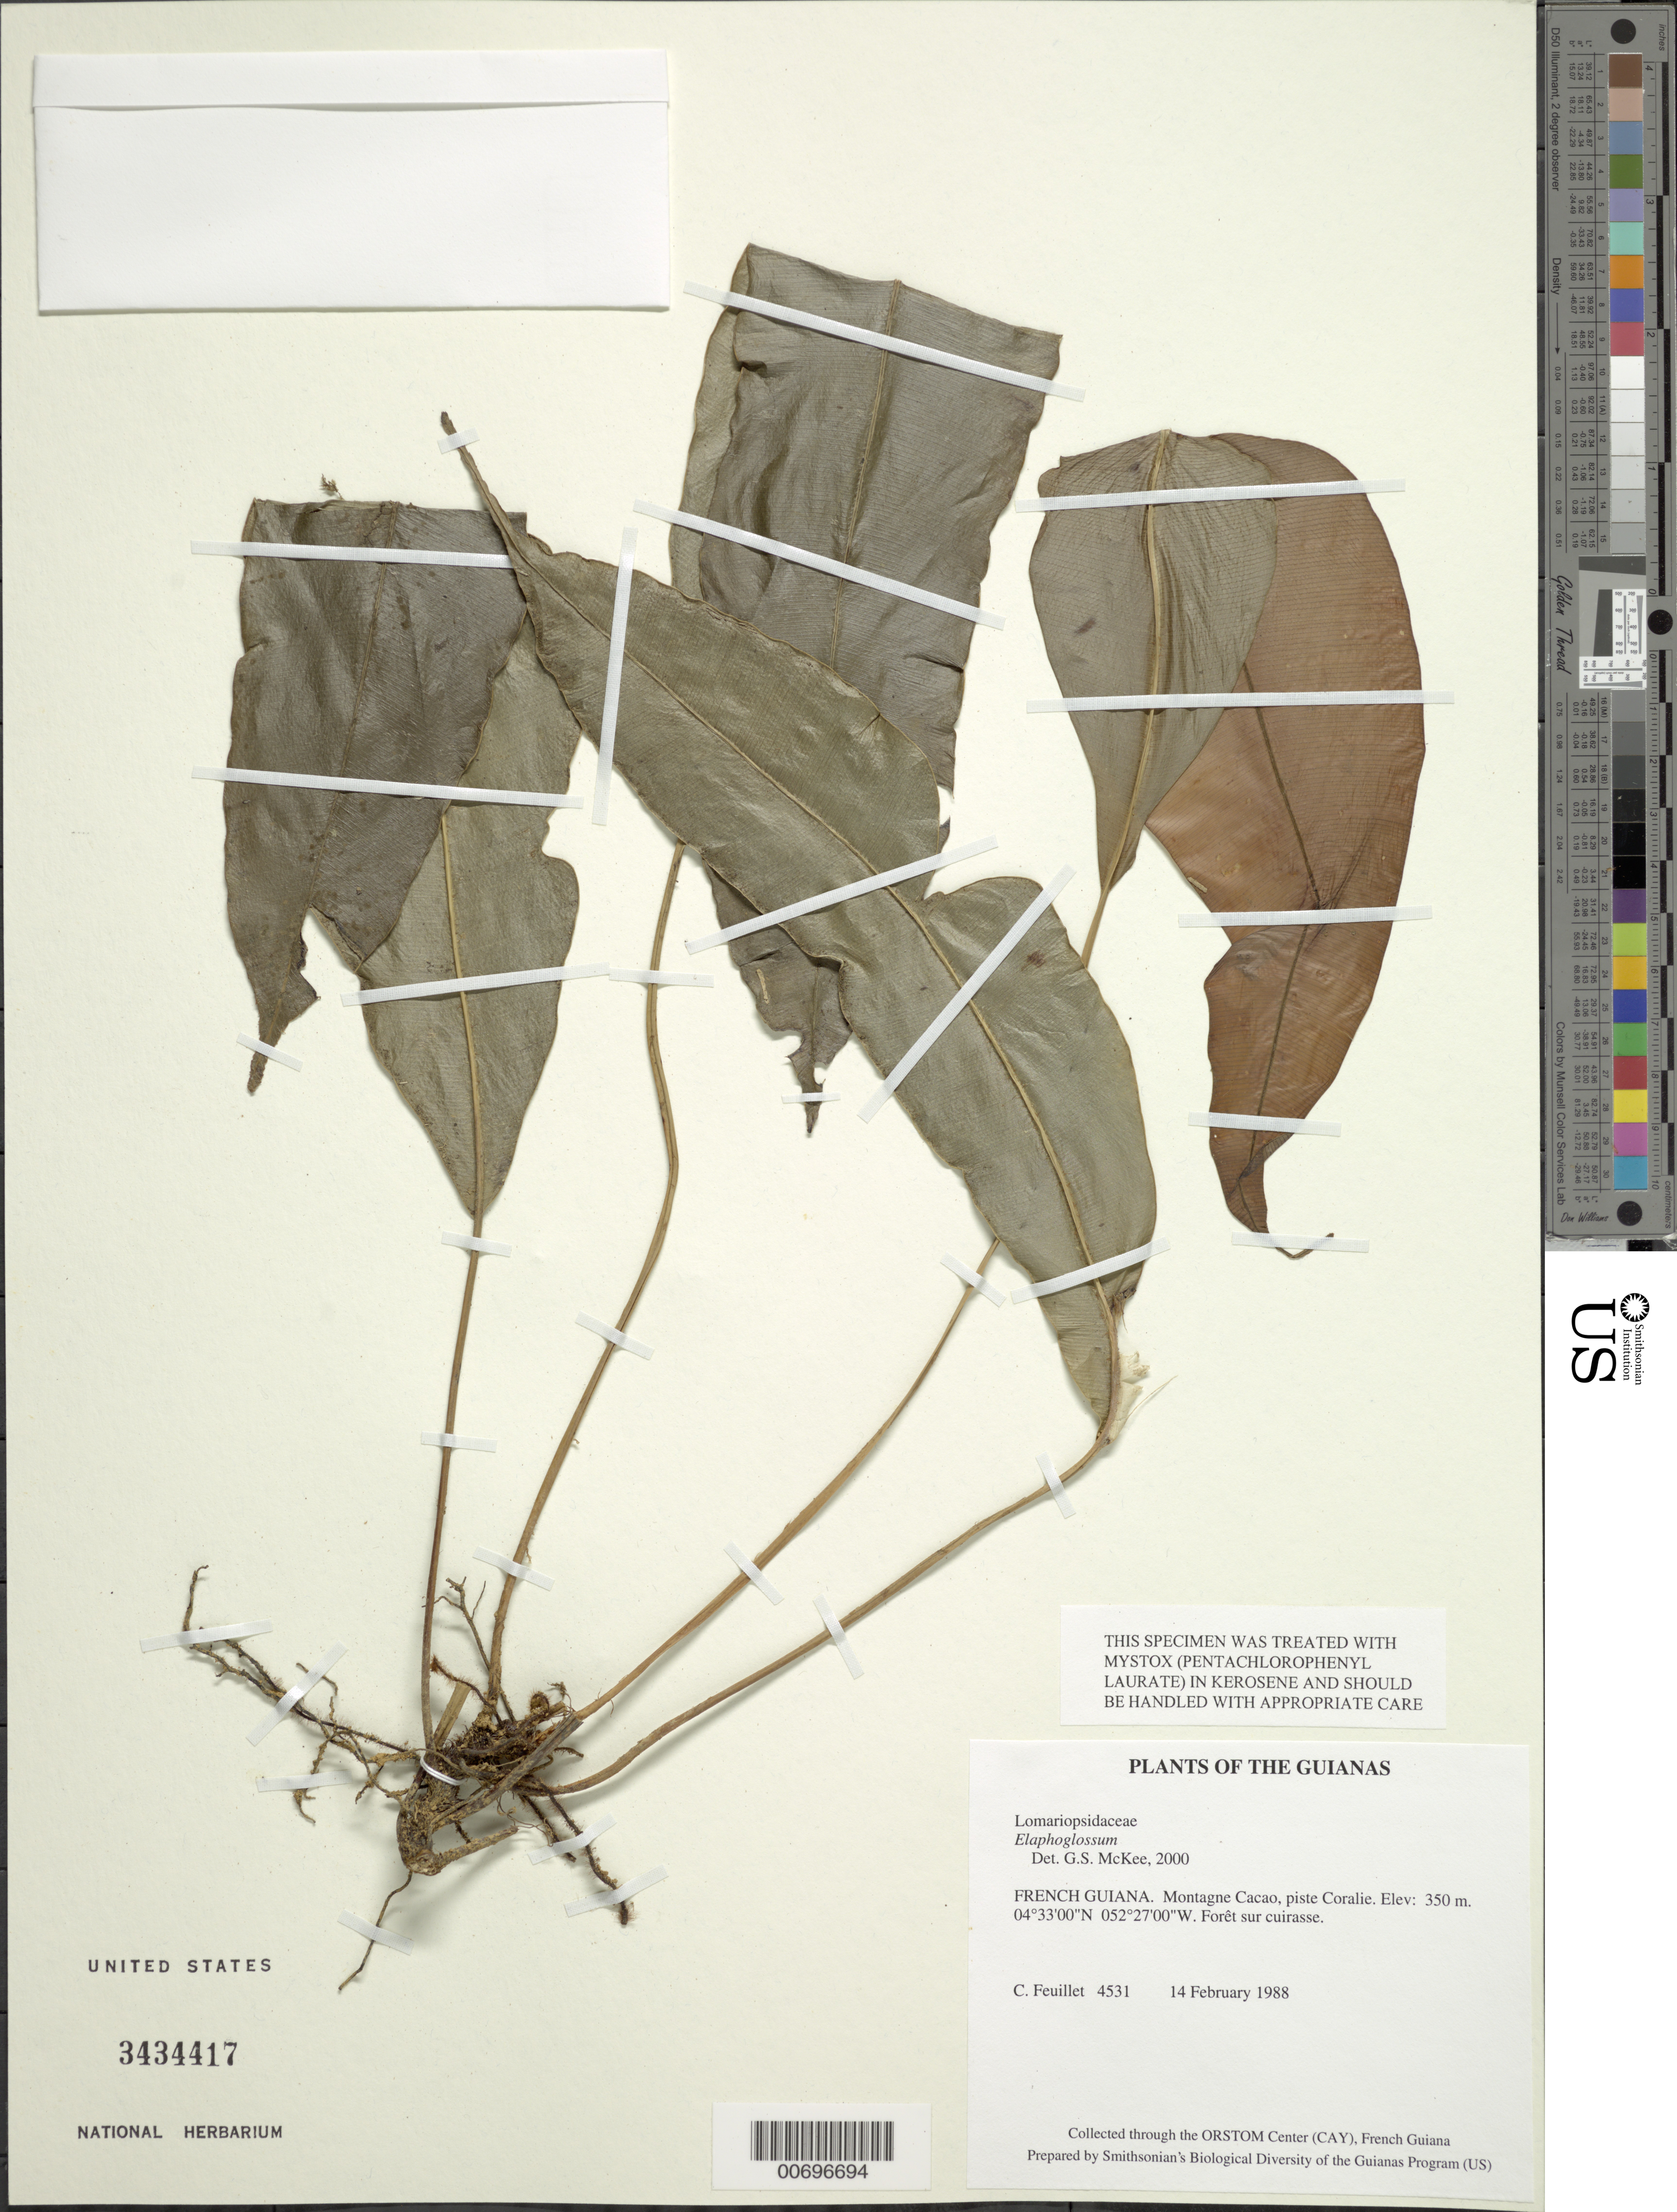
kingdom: Plantae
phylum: Tracheophyta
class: Polypodiopsida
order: Polypodiales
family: Dryopteridaceae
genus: Elaphoglossum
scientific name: Elaphoglossum sp.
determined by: McKee, G. S., (US), NMNH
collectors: C. Feuillet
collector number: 4531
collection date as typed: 14 Feb 1988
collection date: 1988-02-14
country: French Guiana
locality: Montagne Cacao, piste Coralie - Bassin de la Comté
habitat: Forêt sur cuirasse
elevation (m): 350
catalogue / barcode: US 3434417